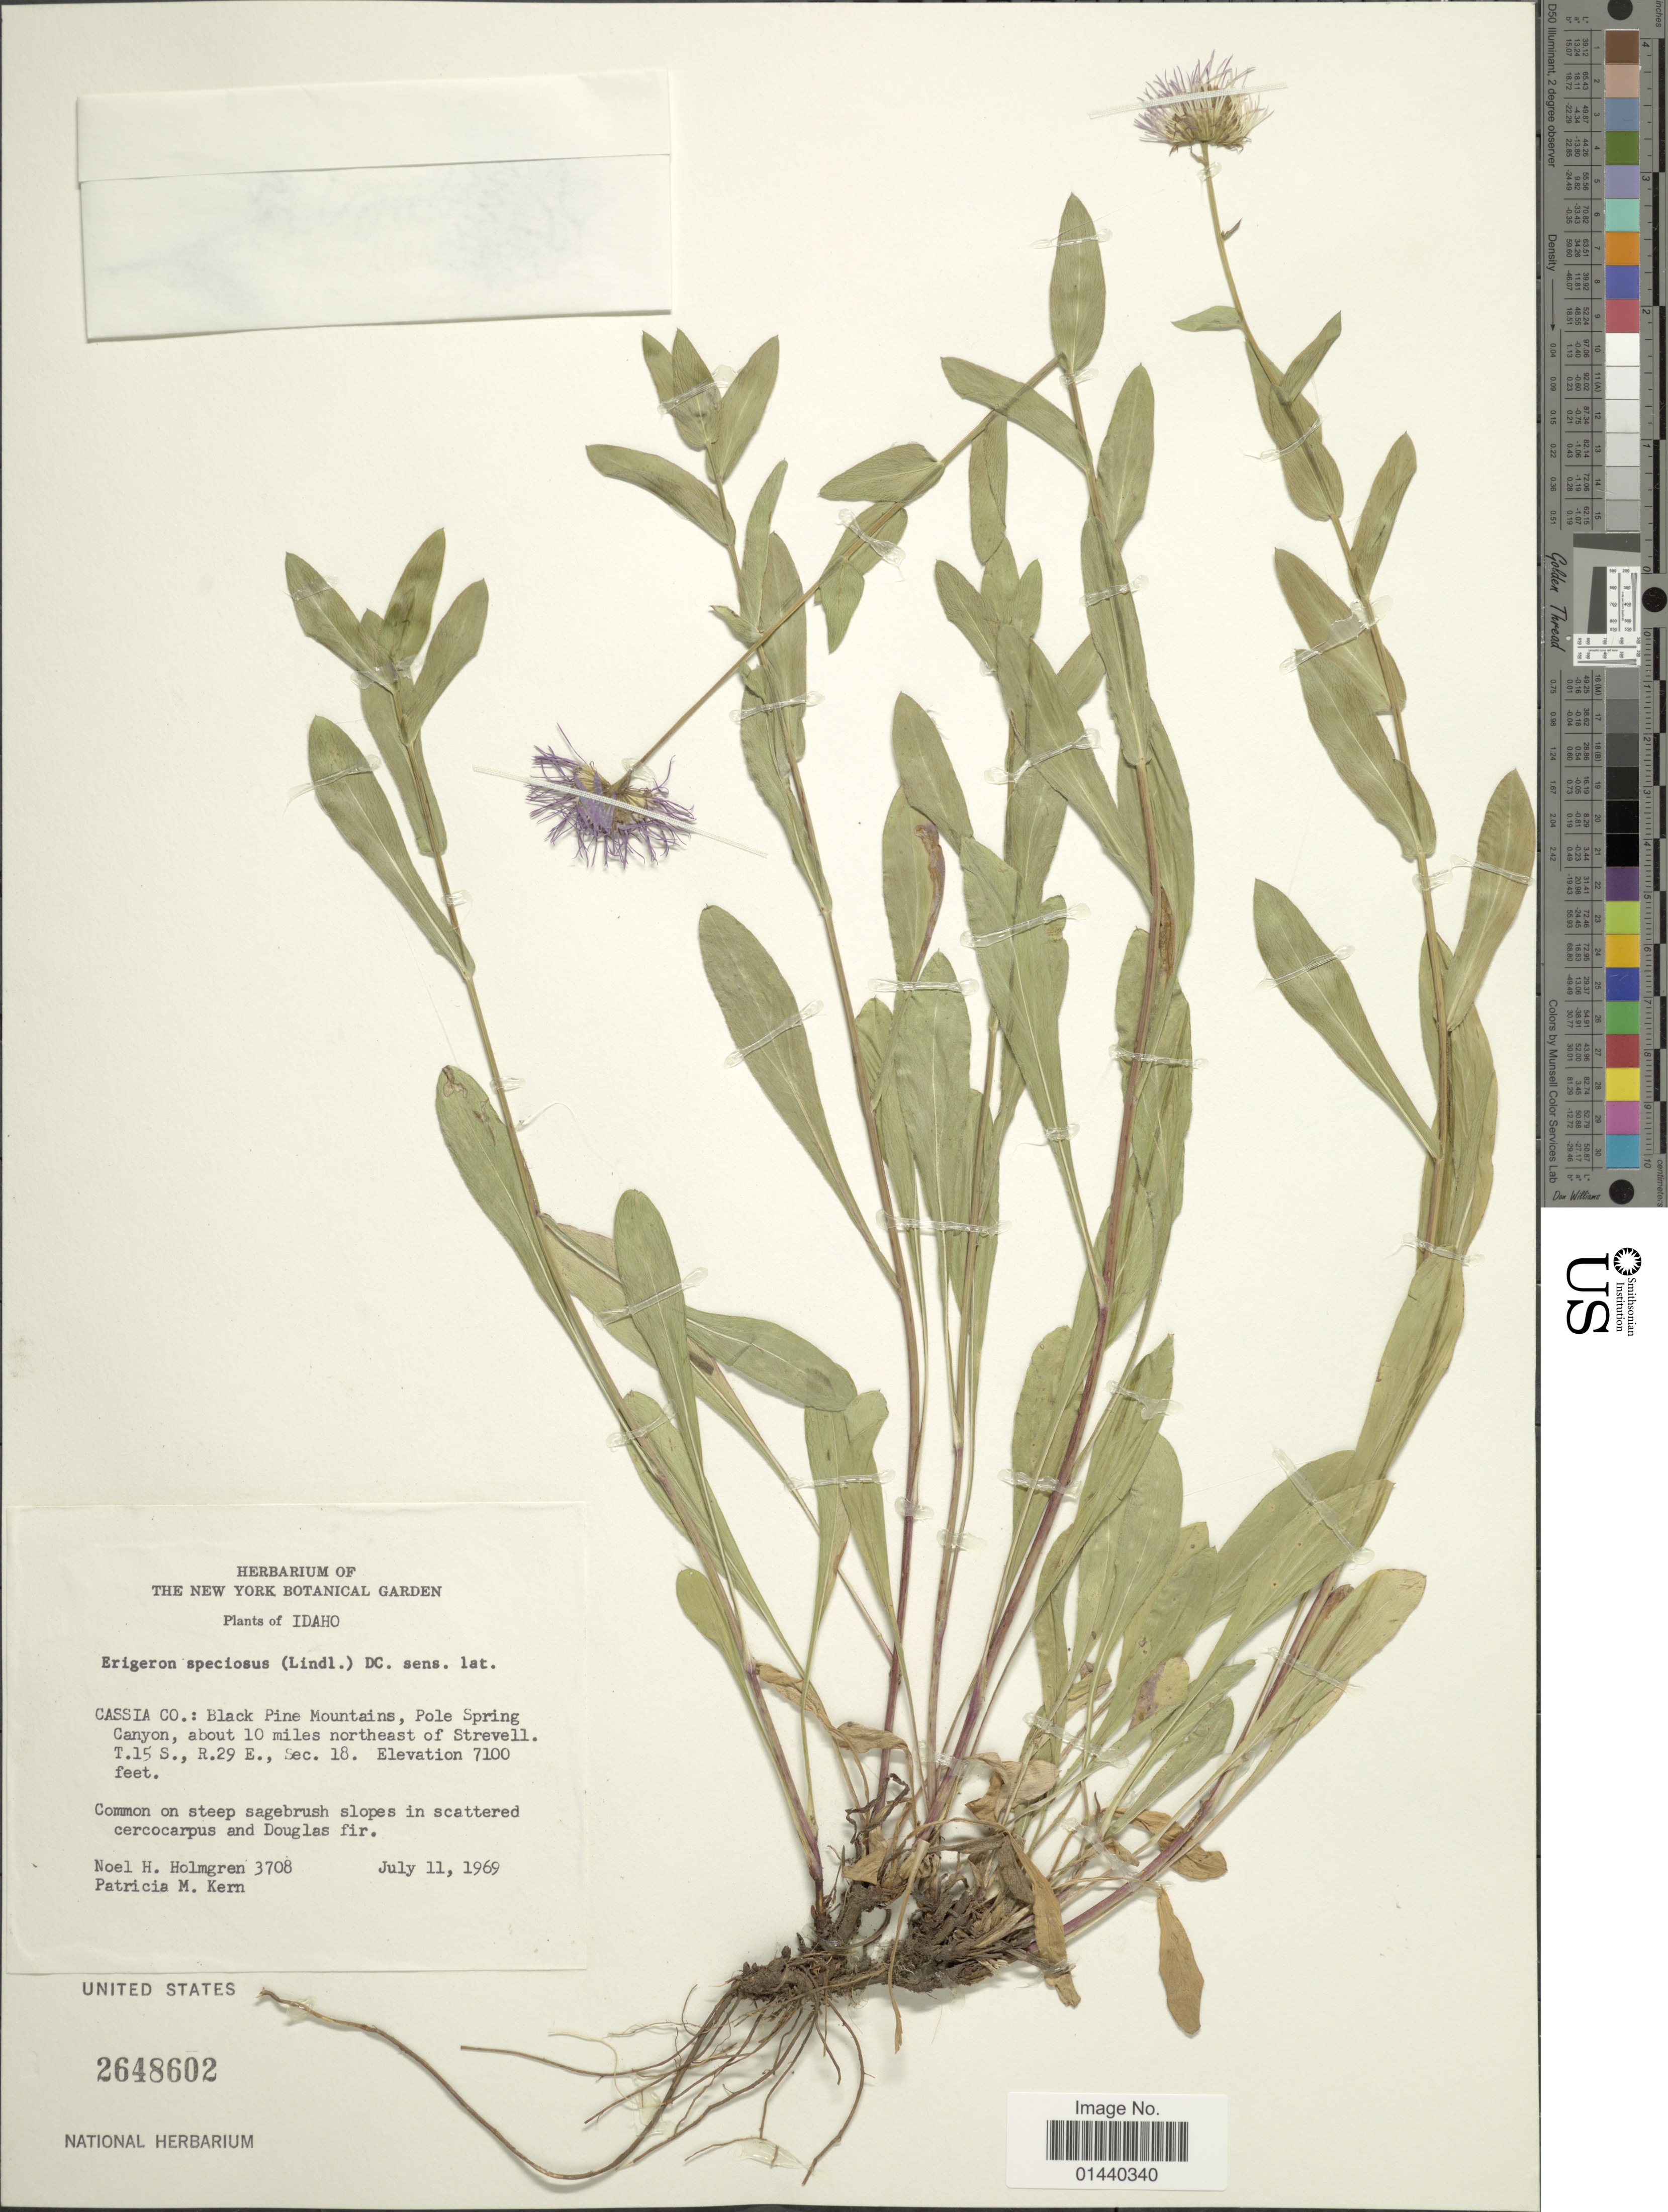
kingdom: Plantae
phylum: Tracheophyta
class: Magnoliopsida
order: Asterales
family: Asteraceae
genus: Erigeron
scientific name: Erigeron speciosus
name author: (Lindl.) DC.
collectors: N. H. Holmgren & P. M. Kern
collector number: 3708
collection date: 1969-07-11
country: United States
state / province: Idaho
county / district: Cassia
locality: Black Pine Mountains, Pole Spring Canyon, about 10 miles northeast of Strevell. T.15 S., R.29 E., Sec. 18.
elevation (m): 2164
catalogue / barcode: US 2648602